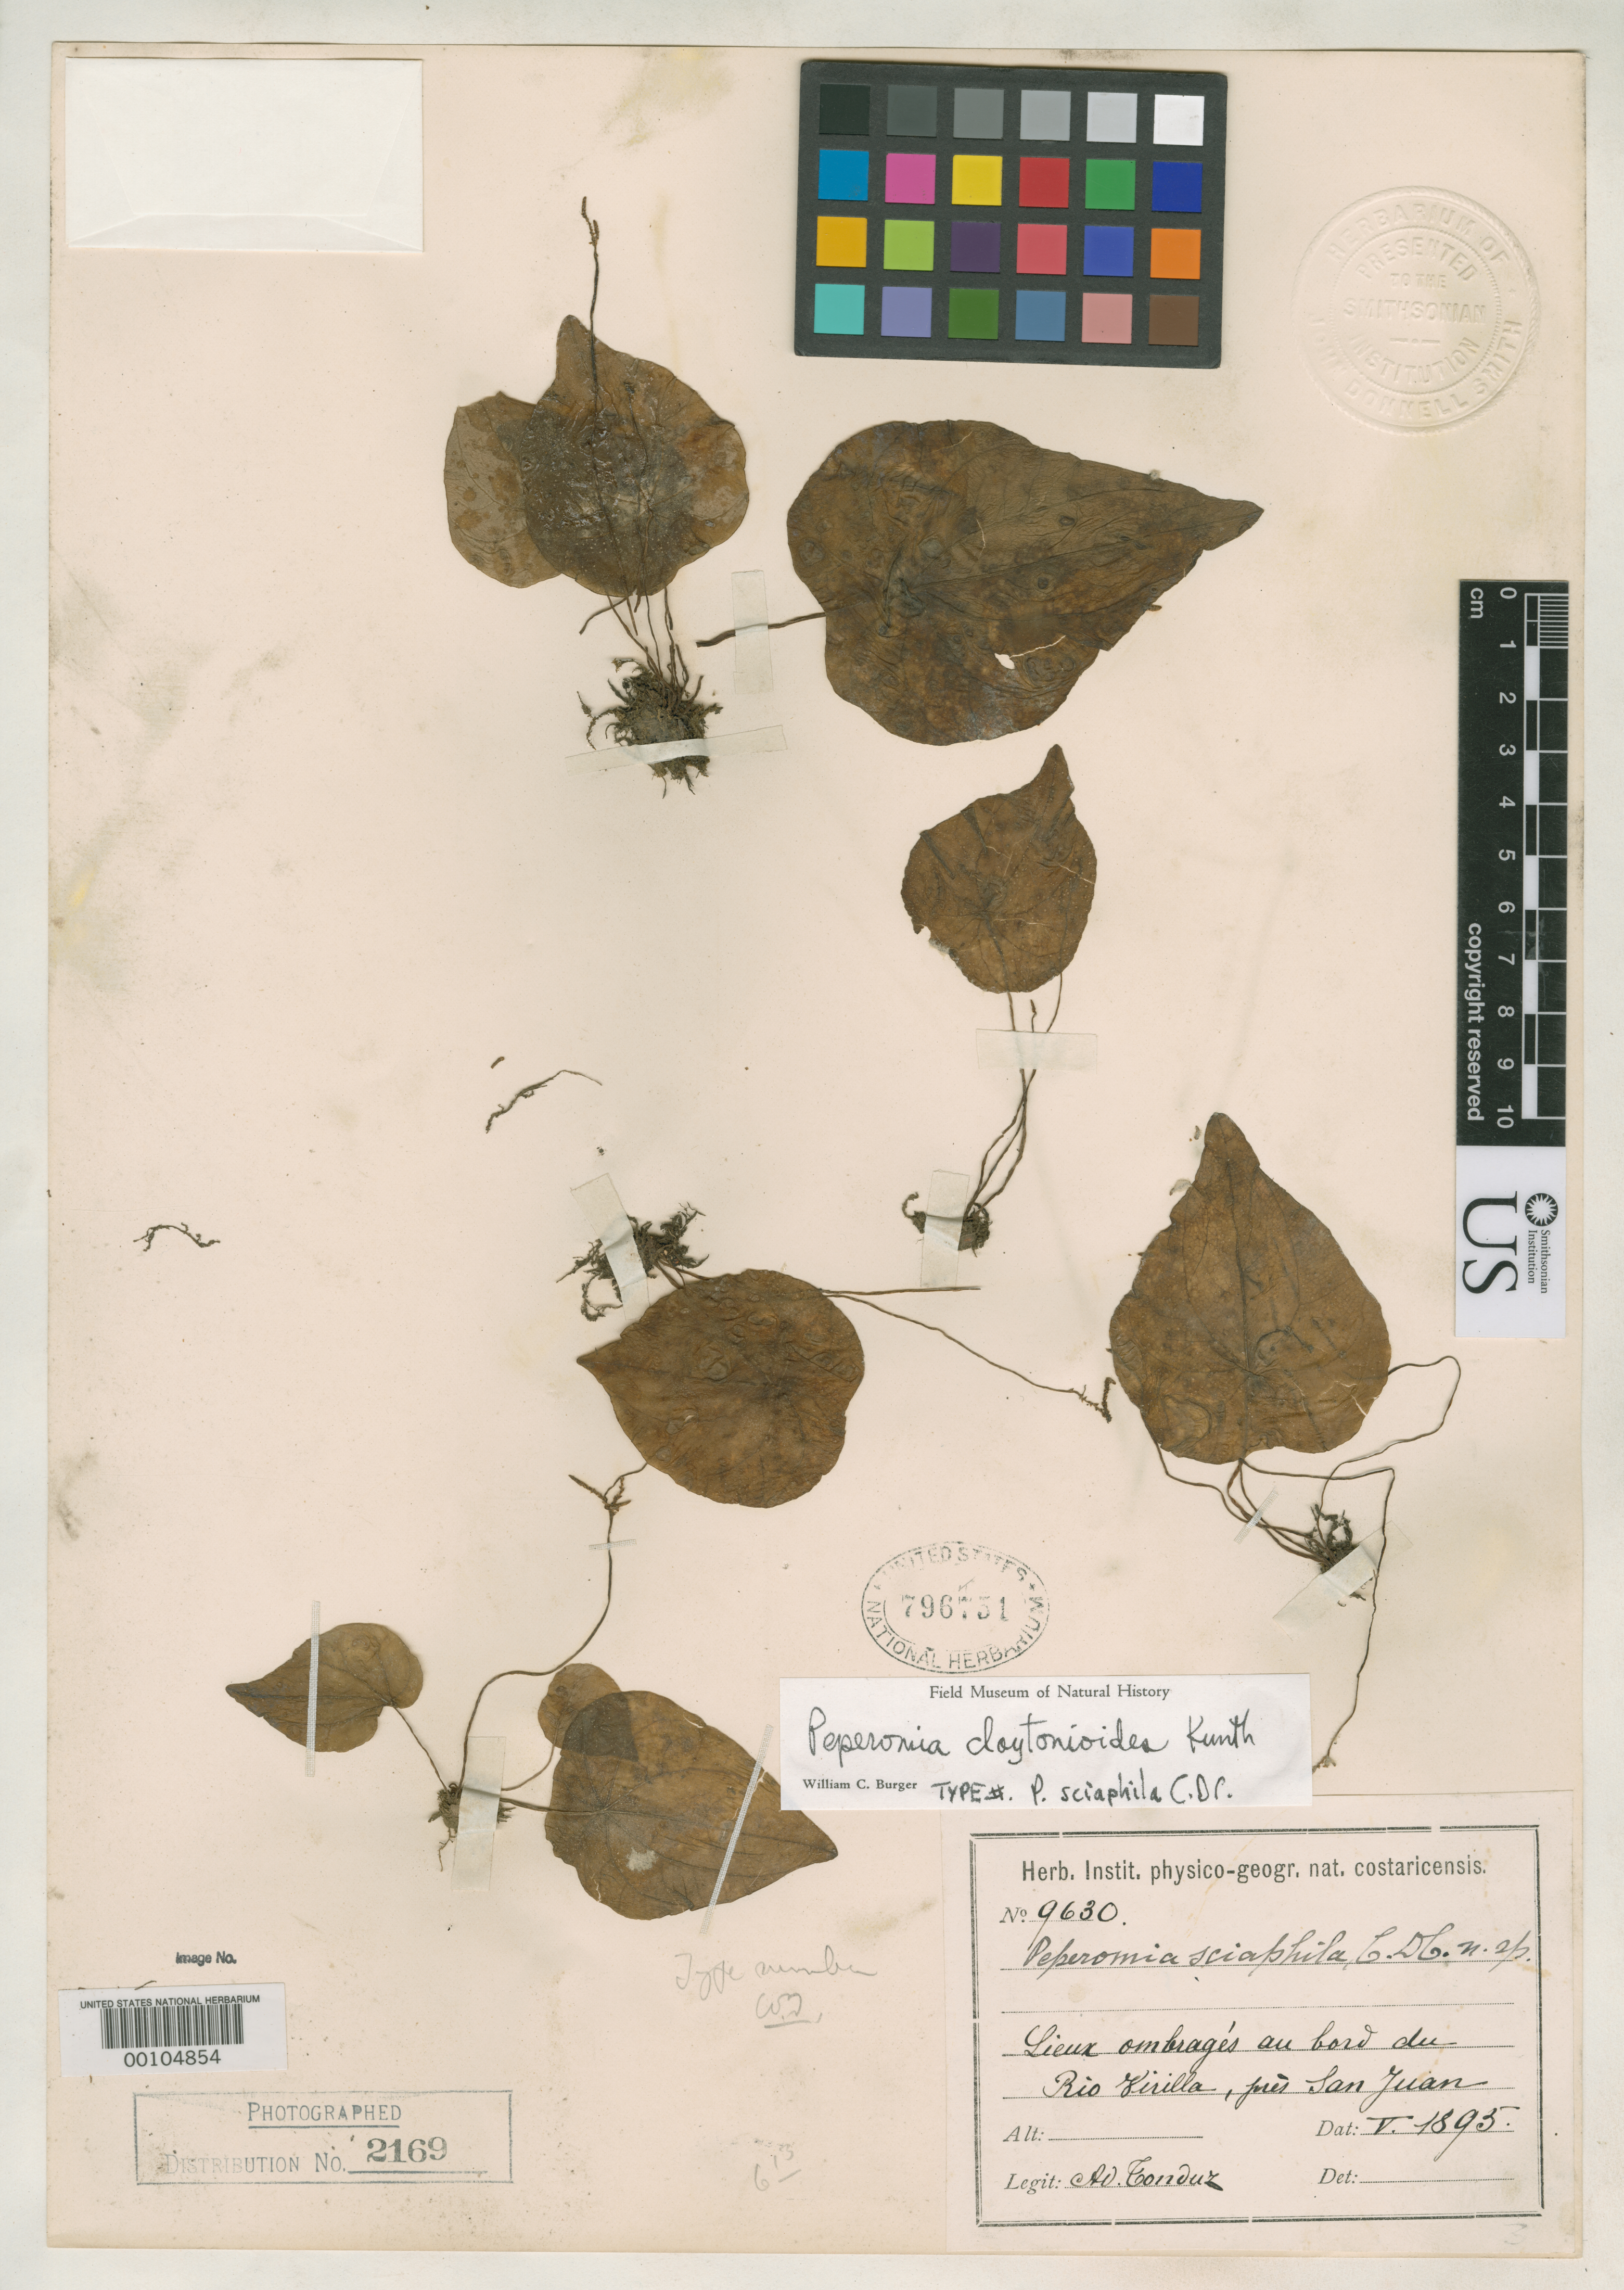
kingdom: Plantae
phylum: Tracheophyta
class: Magnoliopsida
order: Piperales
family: Piperaceae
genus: Peperomia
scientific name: Peperomia sciaphila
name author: C. DC. in Pittier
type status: Isotype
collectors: A. Tonduz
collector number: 9630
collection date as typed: May 1895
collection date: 1895-05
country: Costa Rica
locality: Rio Virilla, near San Juan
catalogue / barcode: US 796751